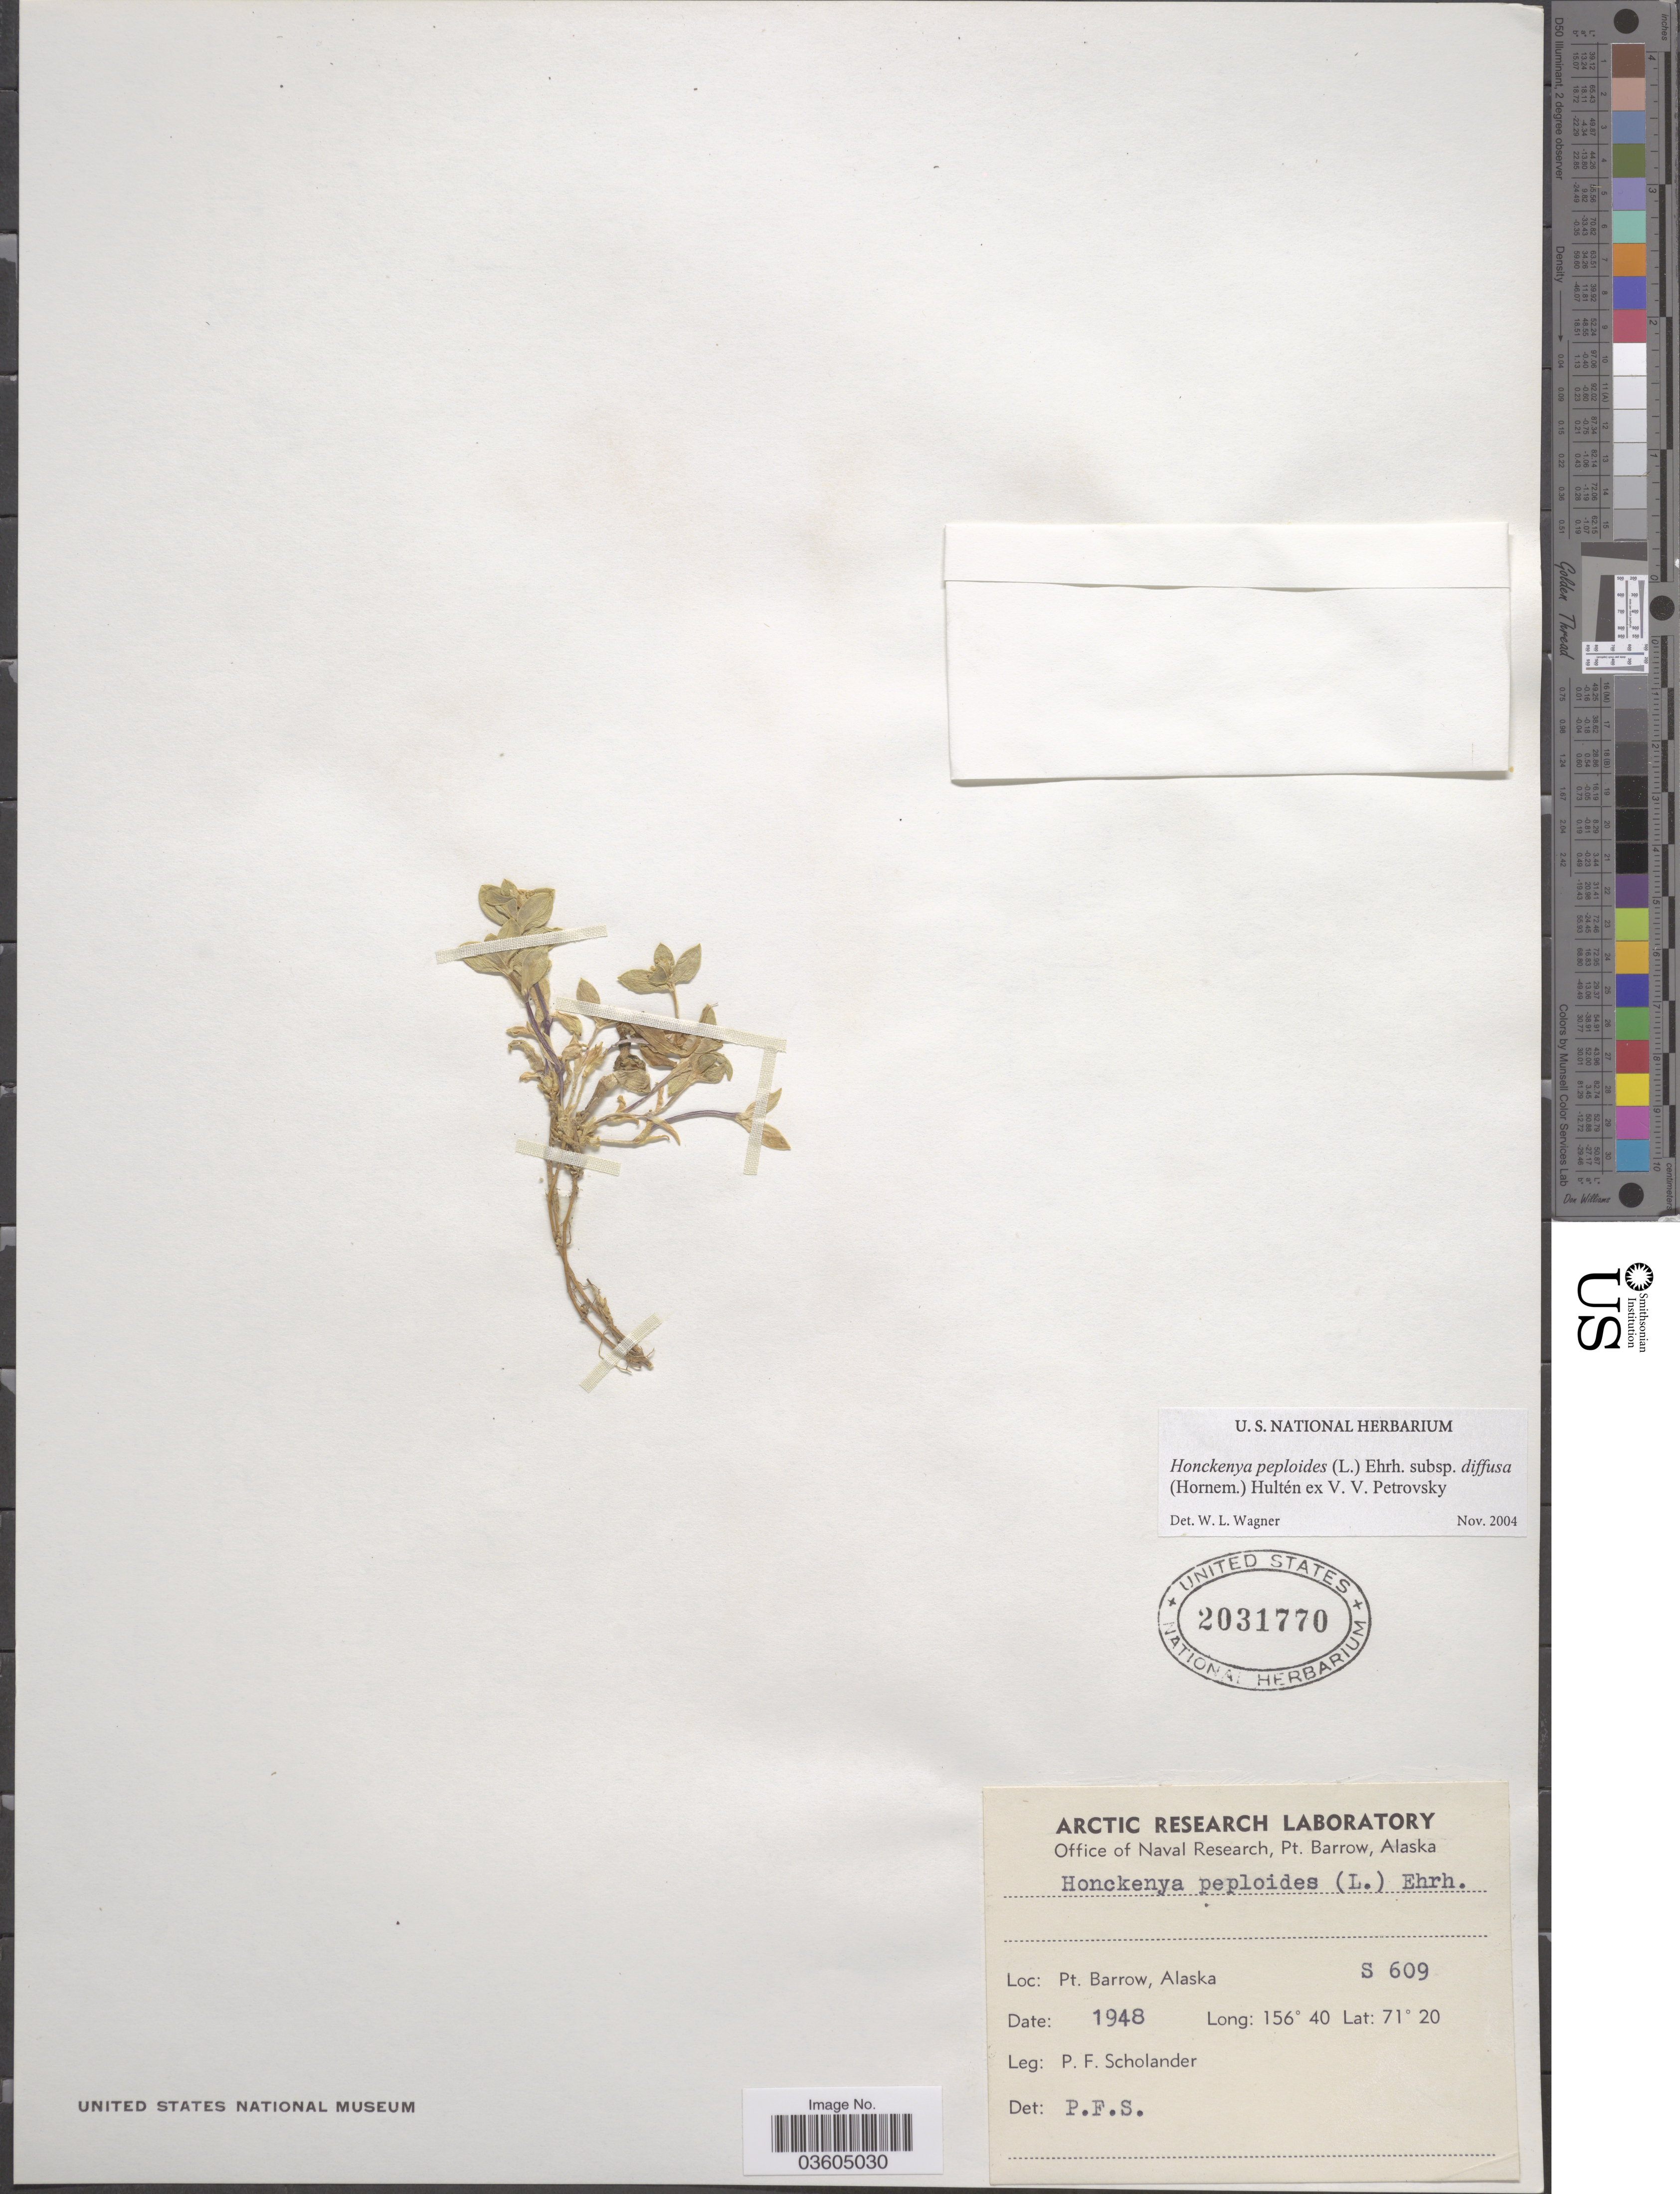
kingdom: Plantae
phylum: Tracheophyta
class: Magnoliopsida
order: Caryophyllales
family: Caryophyllaceae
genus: Honckenya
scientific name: Honckenya peploides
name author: (L.) Ehrh.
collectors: P. Scholander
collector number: S609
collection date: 1948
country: United States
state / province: Alaska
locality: Pt. Barrow.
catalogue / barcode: US 2031770